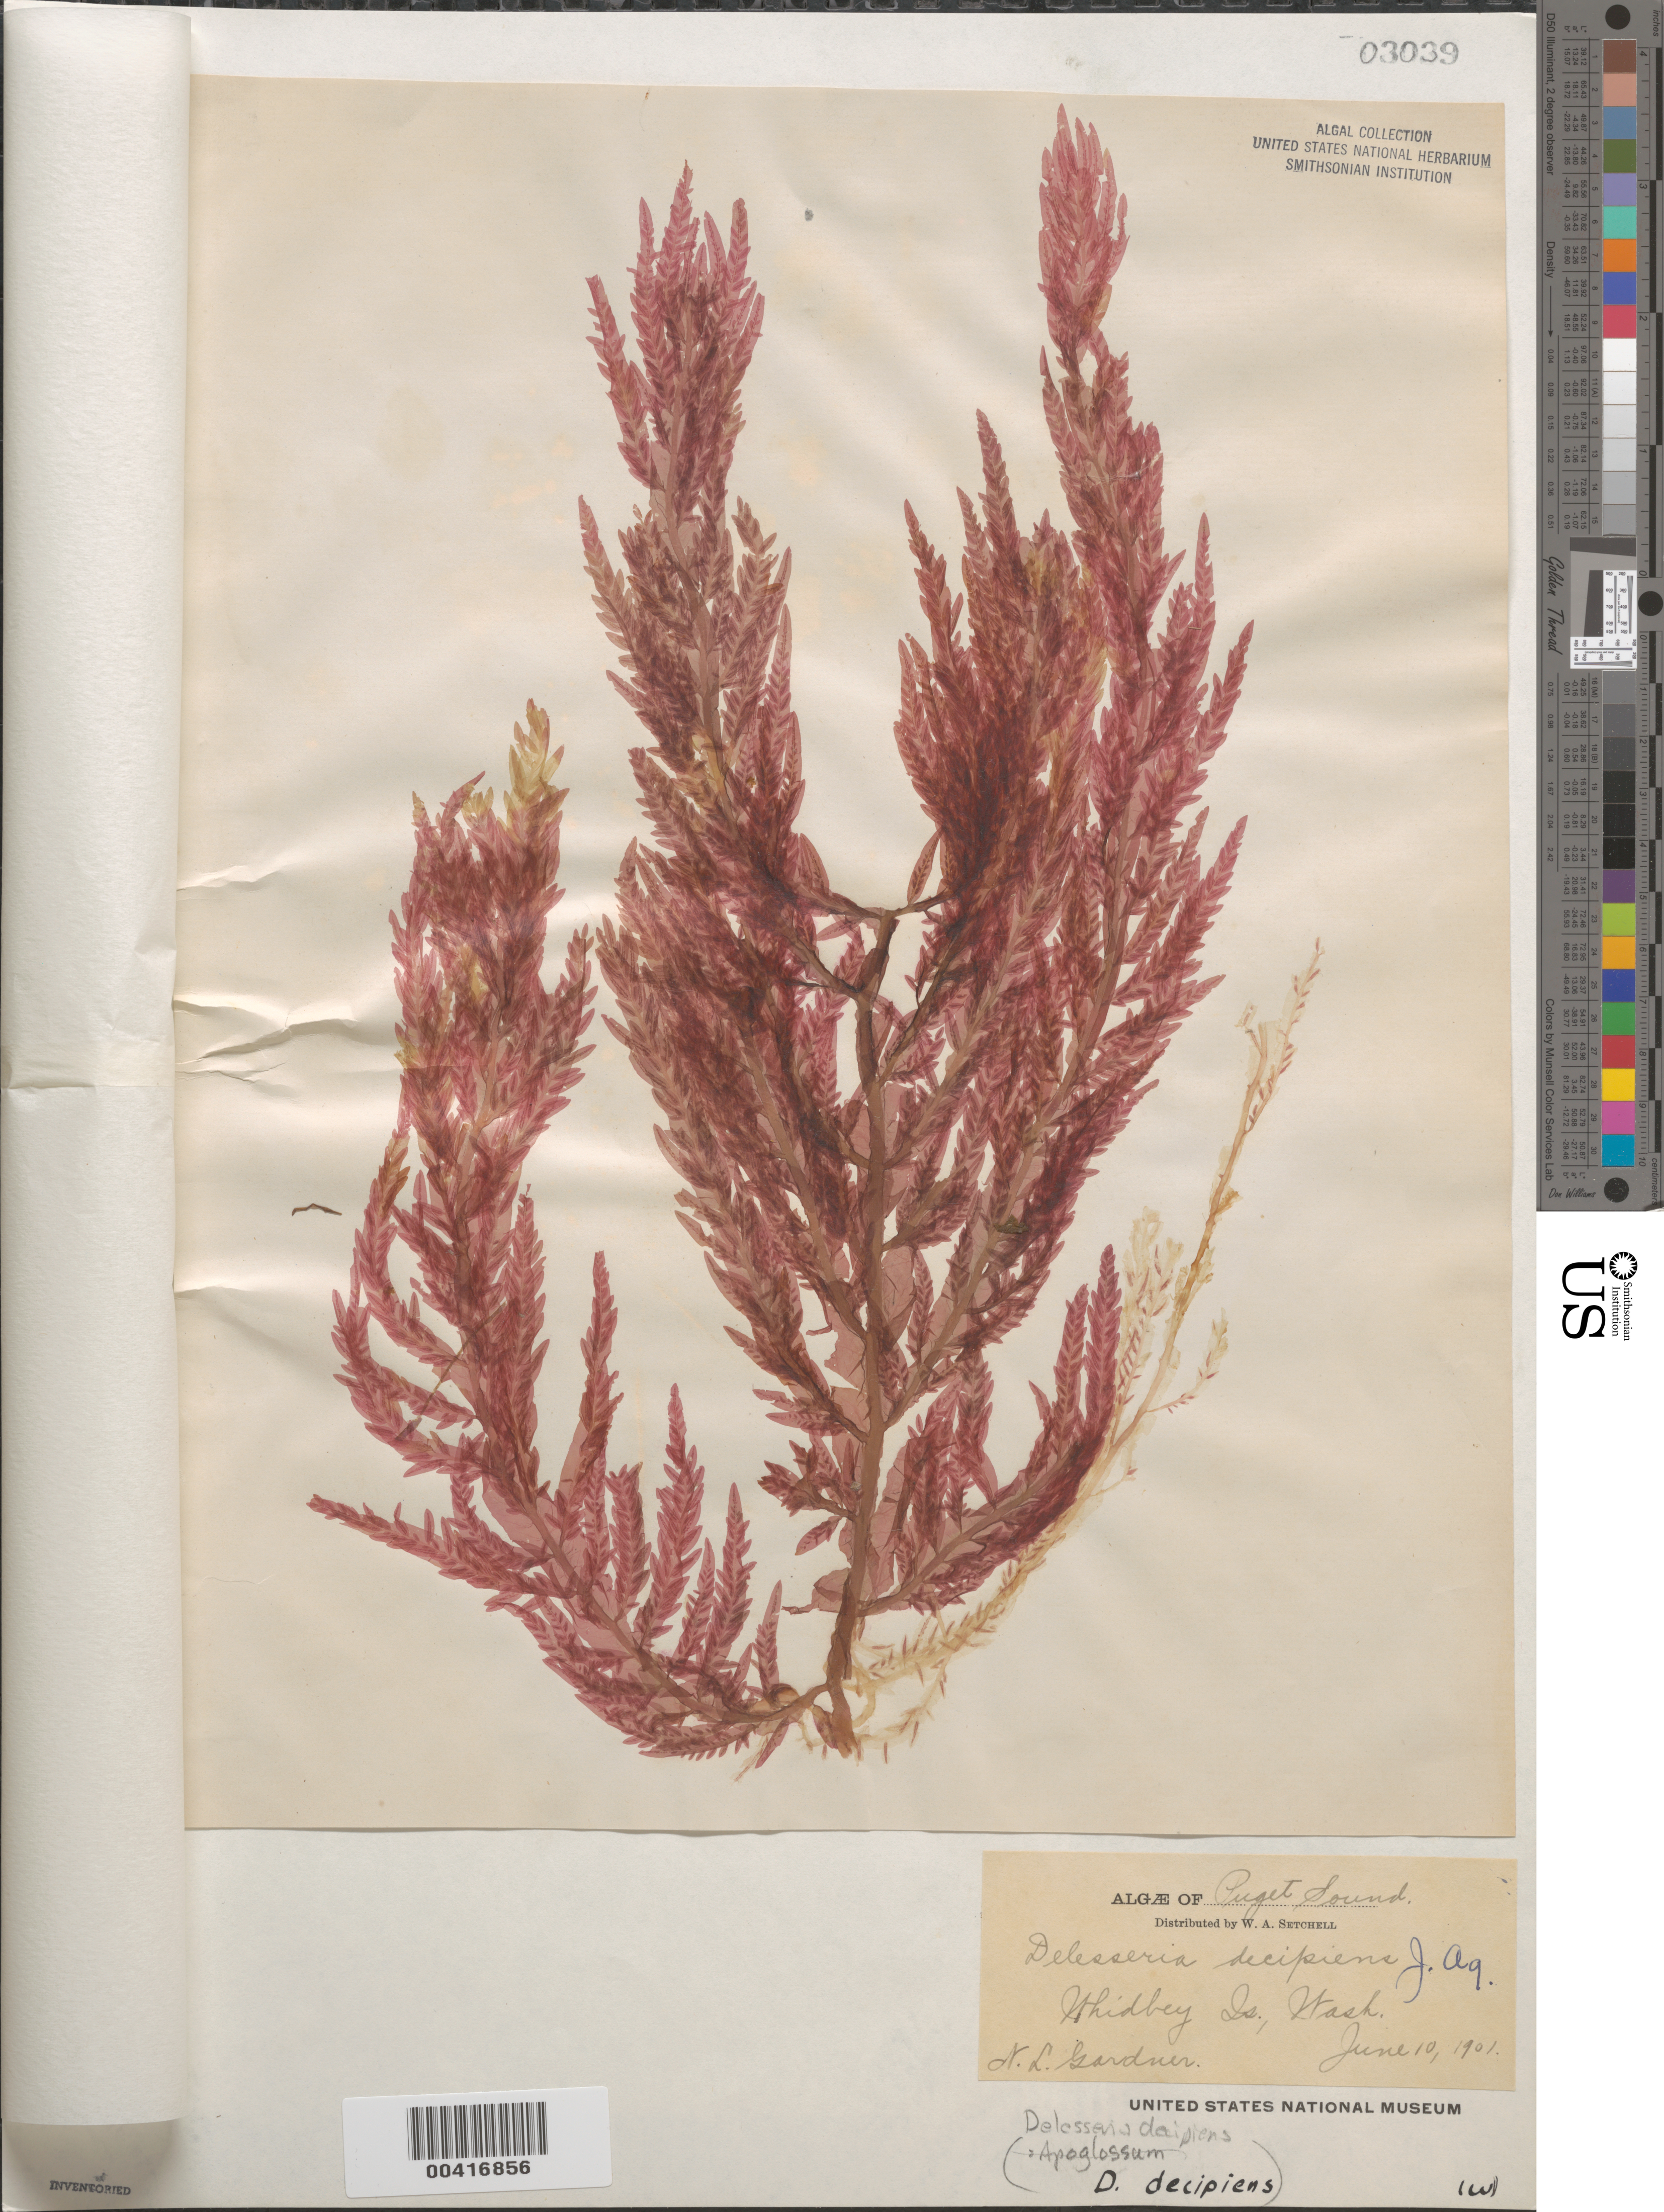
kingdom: Plantae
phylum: Rhodophyta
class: Florideophyceae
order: Ceramiales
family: Delesseriaceae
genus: Cumathamnion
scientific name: Cumathamnion decipiens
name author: (J. Agardh) M.J. Wynne & G.W. Saunders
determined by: Algae name updating Project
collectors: N. Gardner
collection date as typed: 10 Jun 1901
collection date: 1901-06-10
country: United States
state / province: Washington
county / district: Island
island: Whidbey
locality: Puget Sound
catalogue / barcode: US 3039